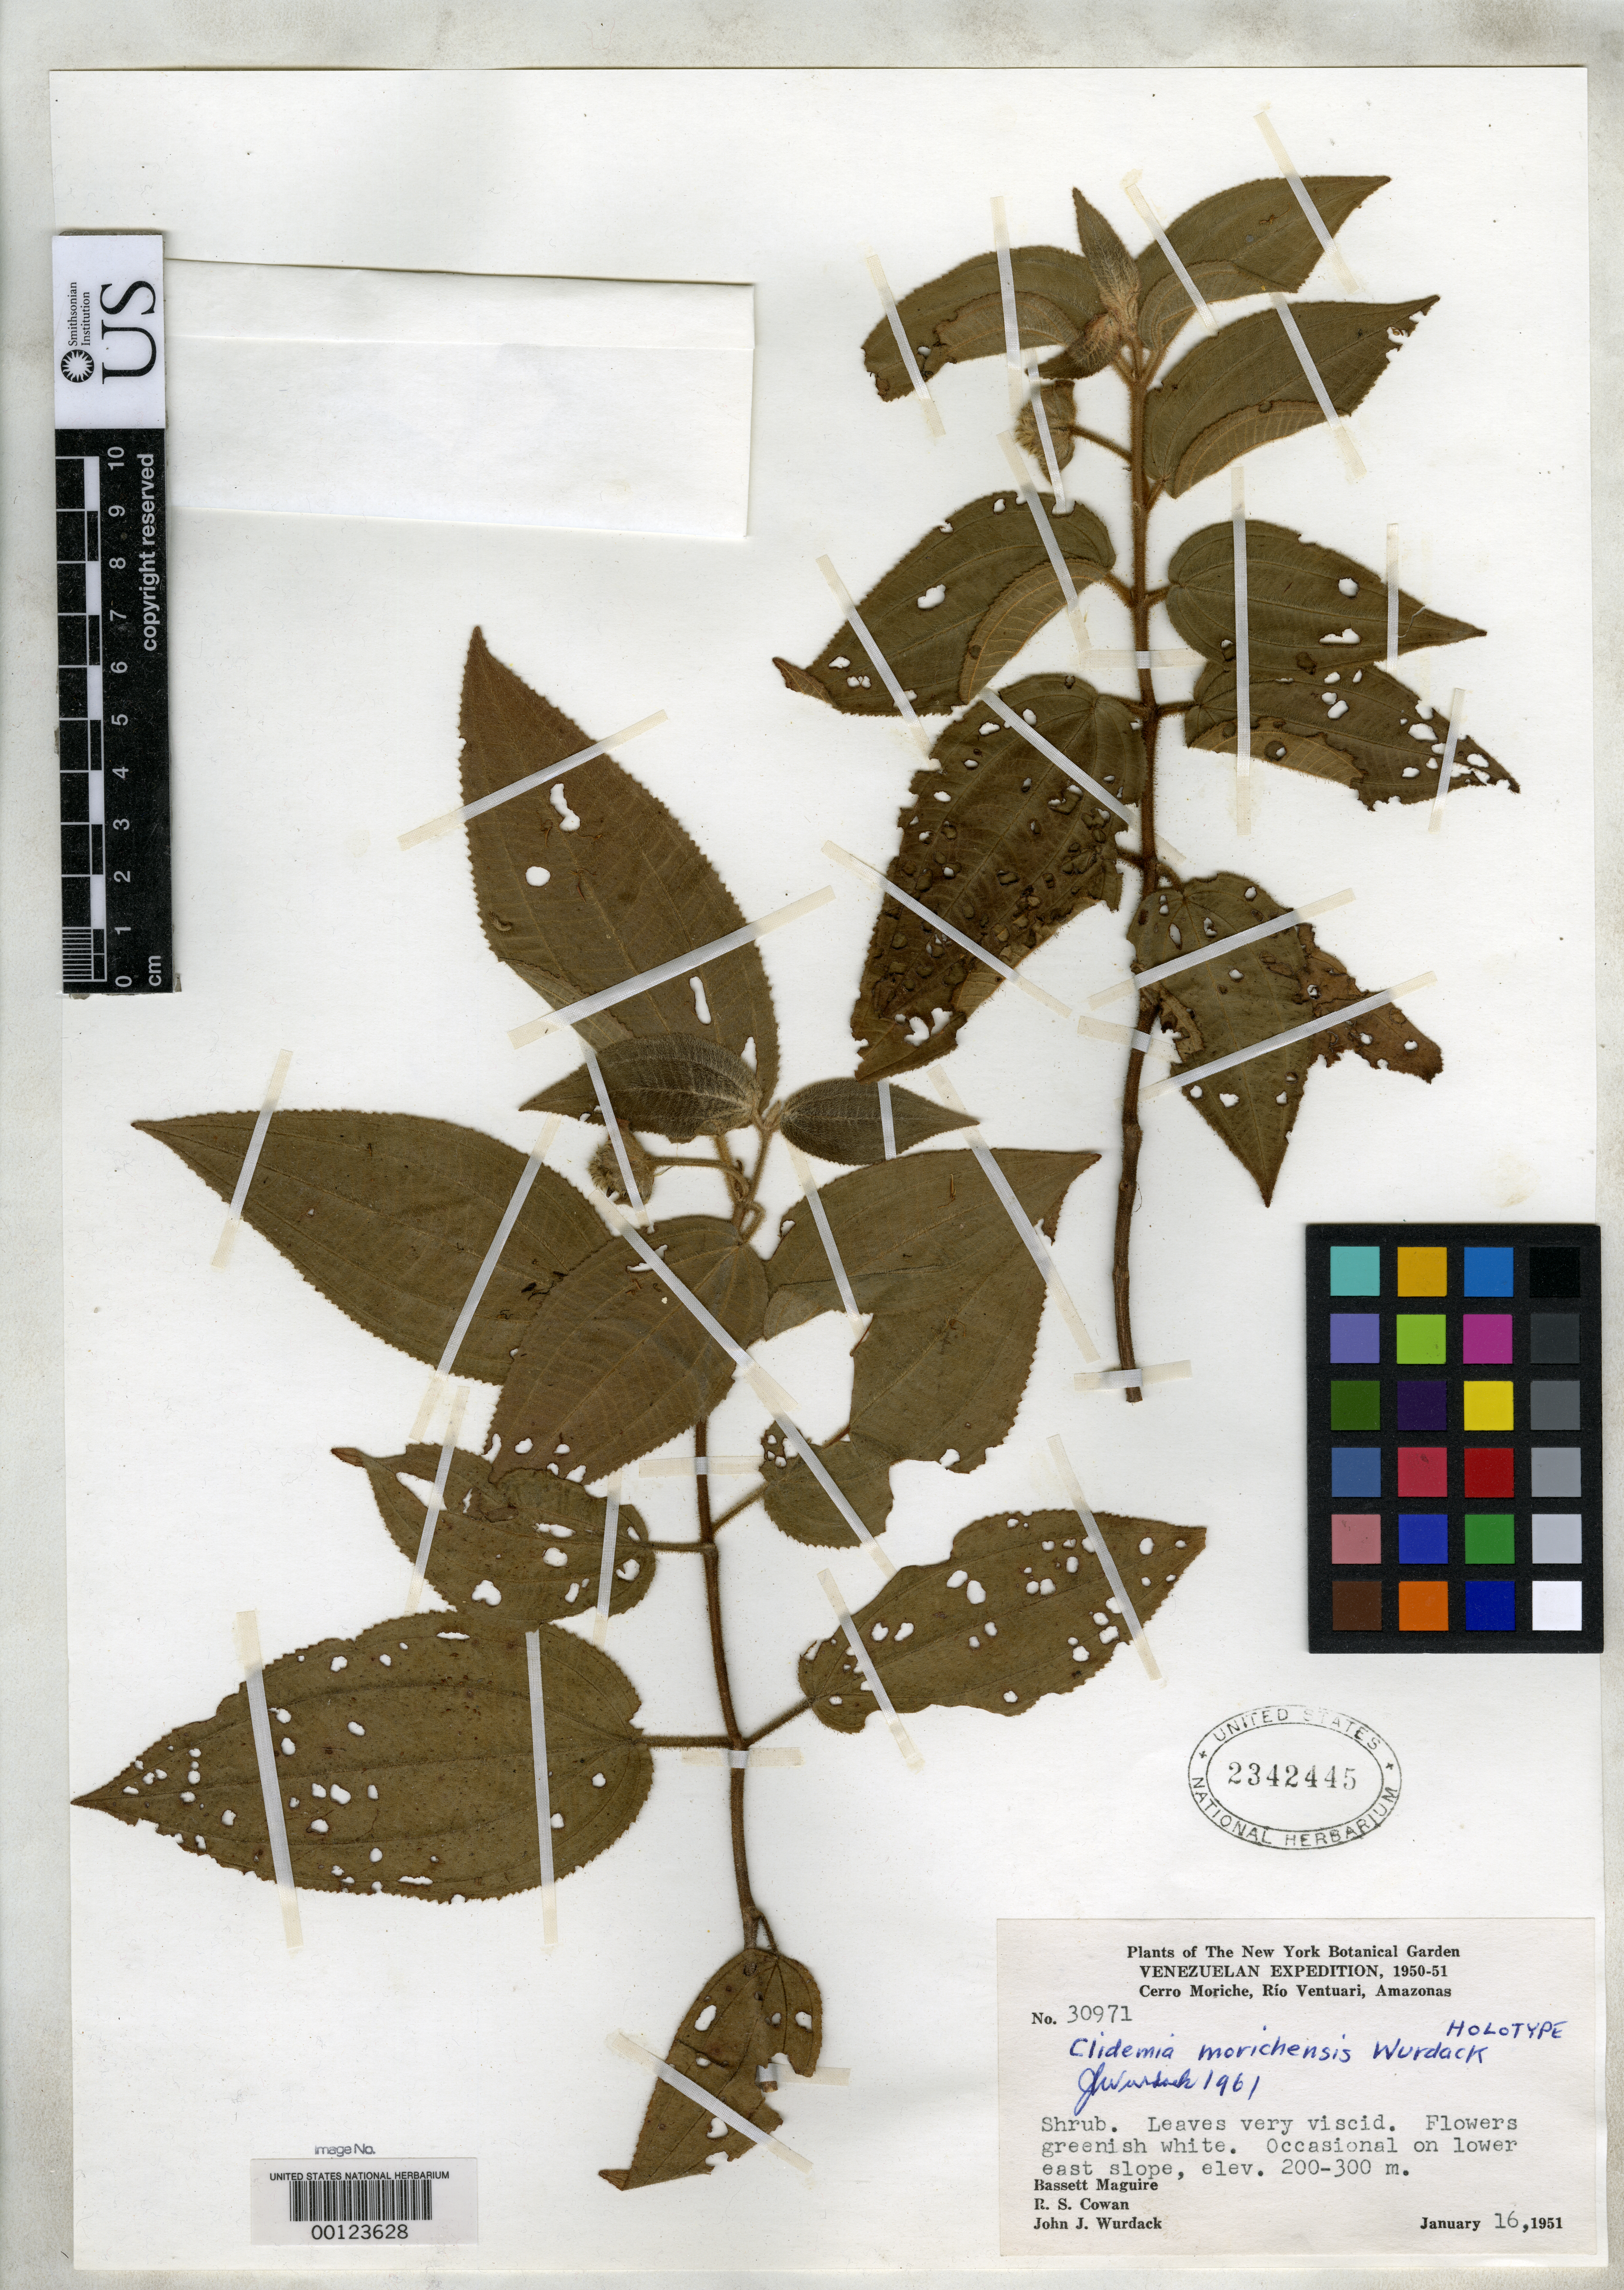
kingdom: Plantae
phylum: Tracheophyta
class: Magnoliopsida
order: Myrtales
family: Melastomataceae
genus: Clidemia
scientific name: Clidemia morichensis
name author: Wurdack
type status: Holotype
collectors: B. Maguire, R. S. Cowan & J. J. Wurdack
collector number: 30971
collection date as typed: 16 Jan 1951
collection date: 1951-01-16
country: Venezuela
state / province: Amazonas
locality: Cerro Moriche.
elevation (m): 200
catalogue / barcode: US 2342445